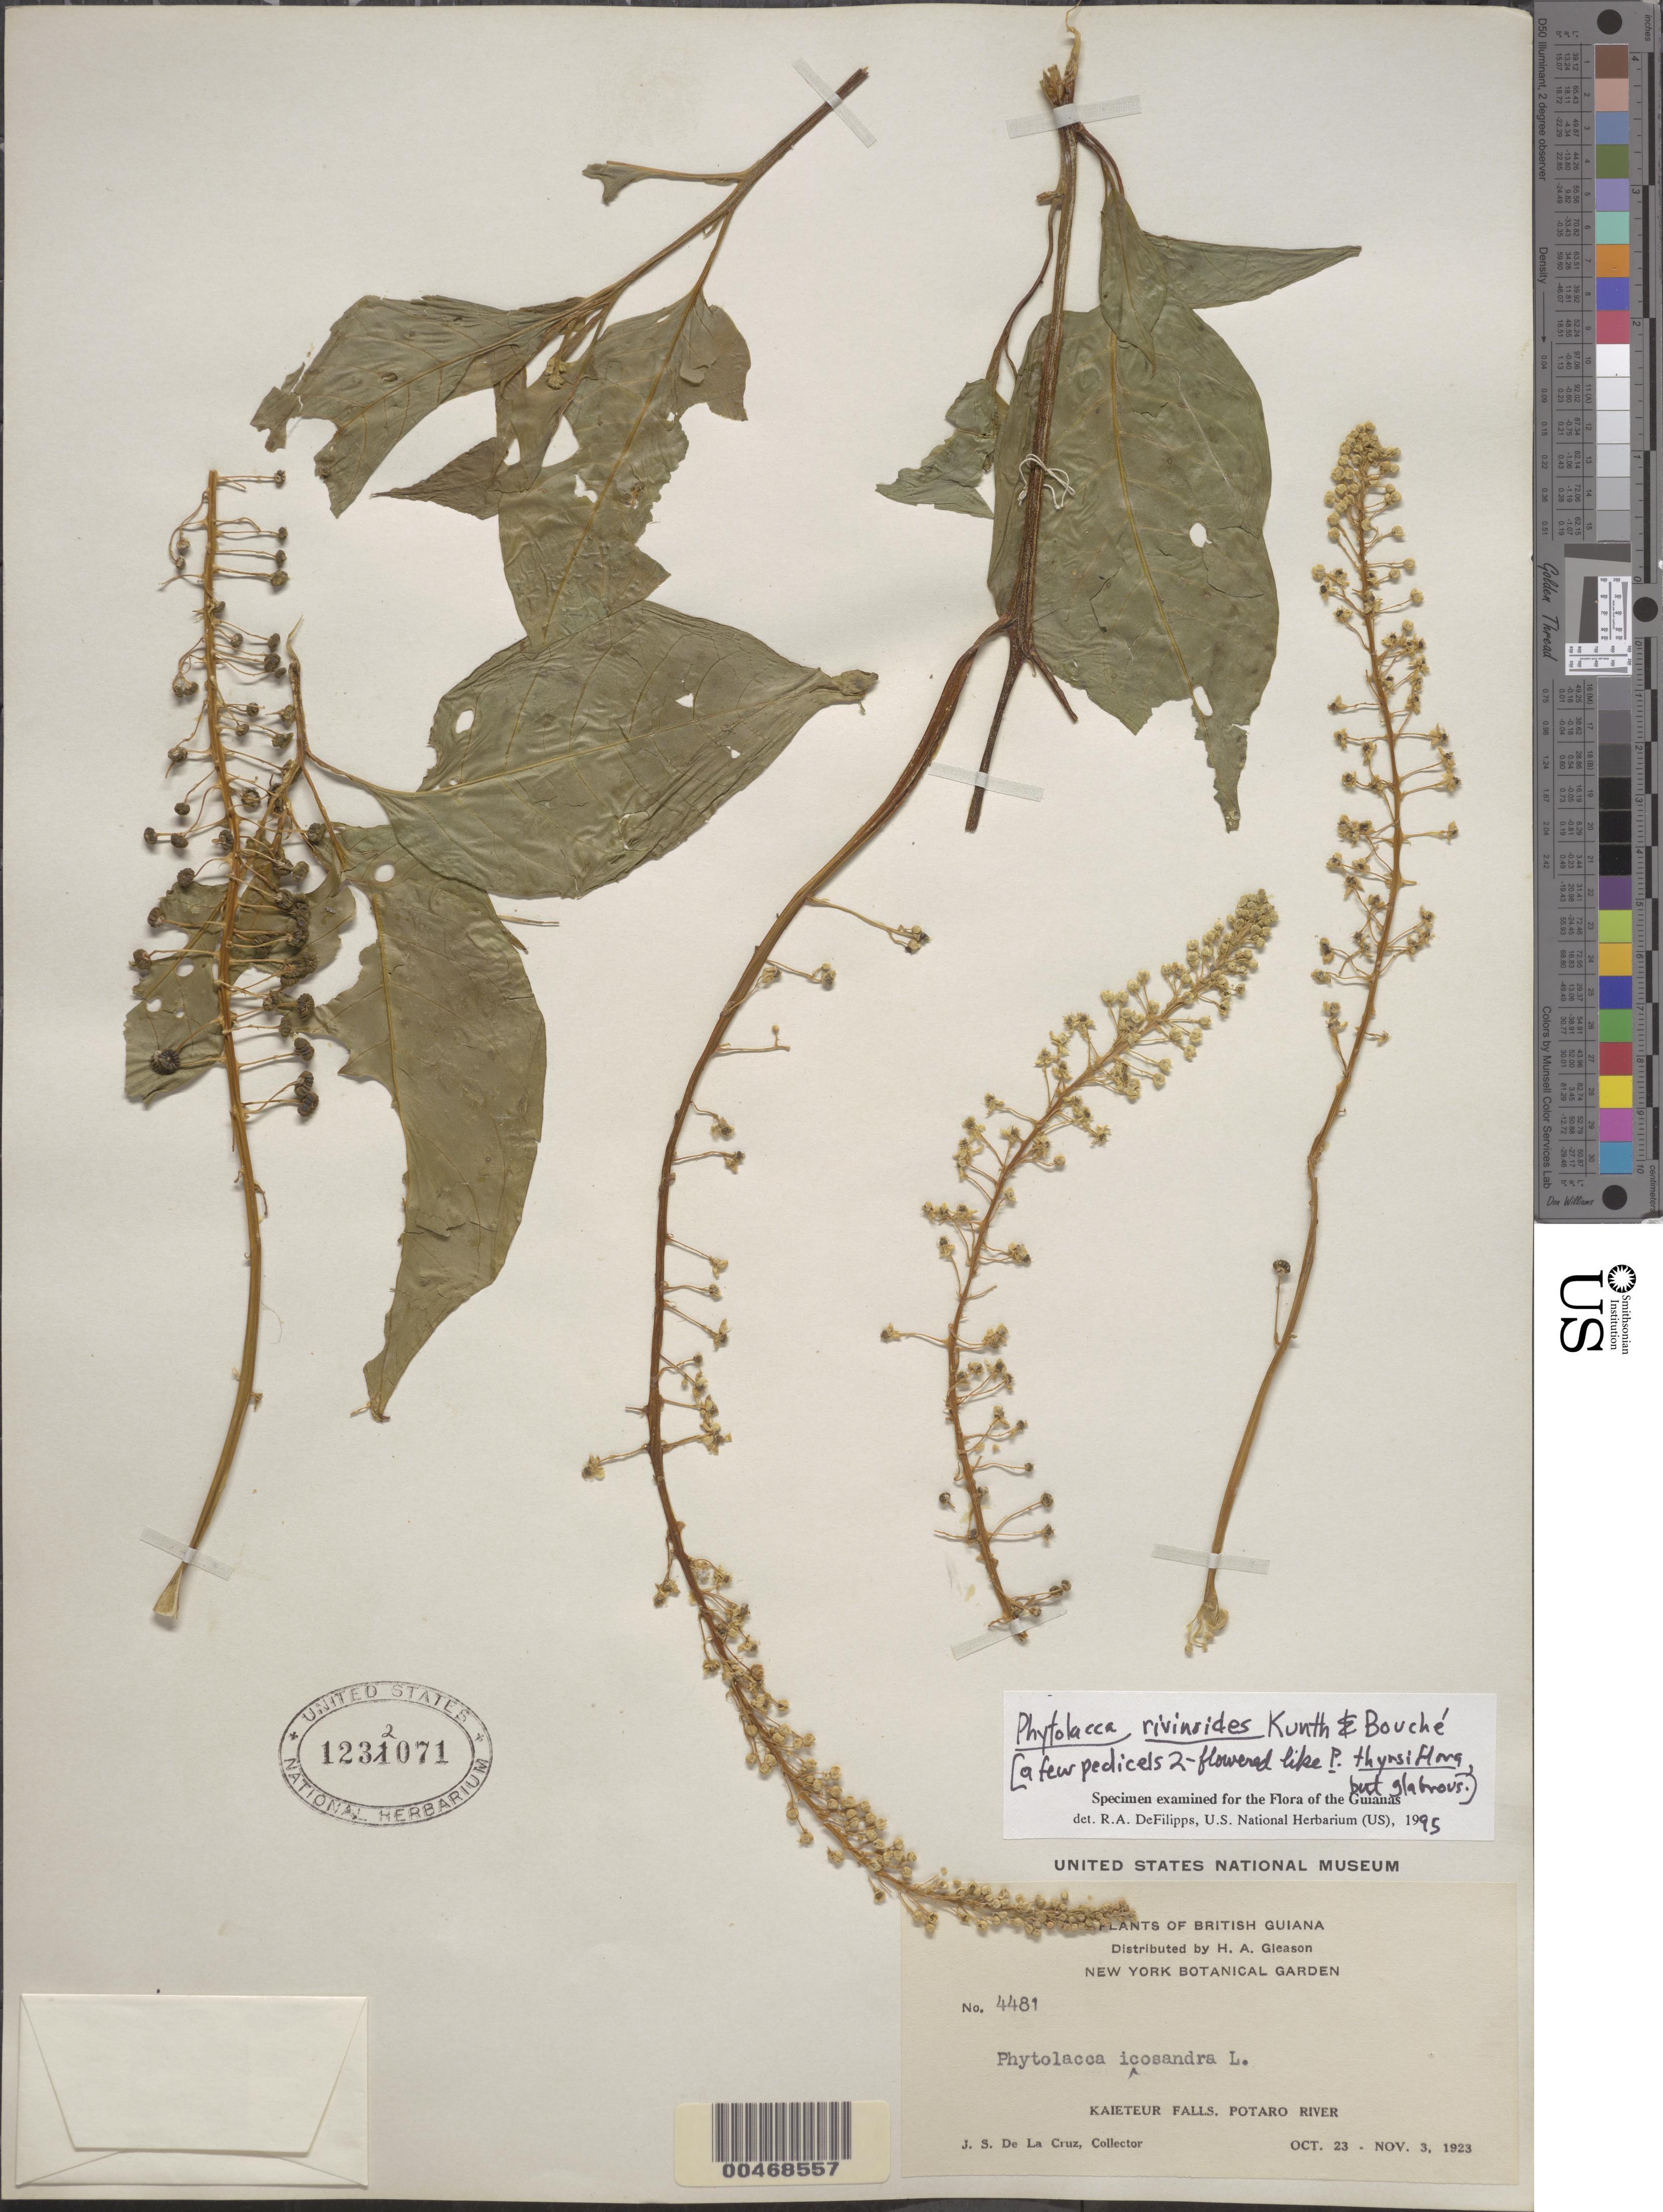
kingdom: Plantae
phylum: Tracheophyta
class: Magnoliopsida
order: Caryophyllales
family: Phytolaccaceae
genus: Phytolacca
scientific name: Phytolacca rivinoides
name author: Kunth & C.D. Bouché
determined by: DeFilipps, R. A.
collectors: J. S. de la Cruz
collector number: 4481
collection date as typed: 23 Oct 1923 to 03 Nov 1923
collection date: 1923-10-23/1923-11-03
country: Guyana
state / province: Potaro-Siparuni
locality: Kaieteur Falls, Potaro River. [in former Mazaruni-Potaro Region.]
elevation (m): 366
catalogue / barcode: US 1232071